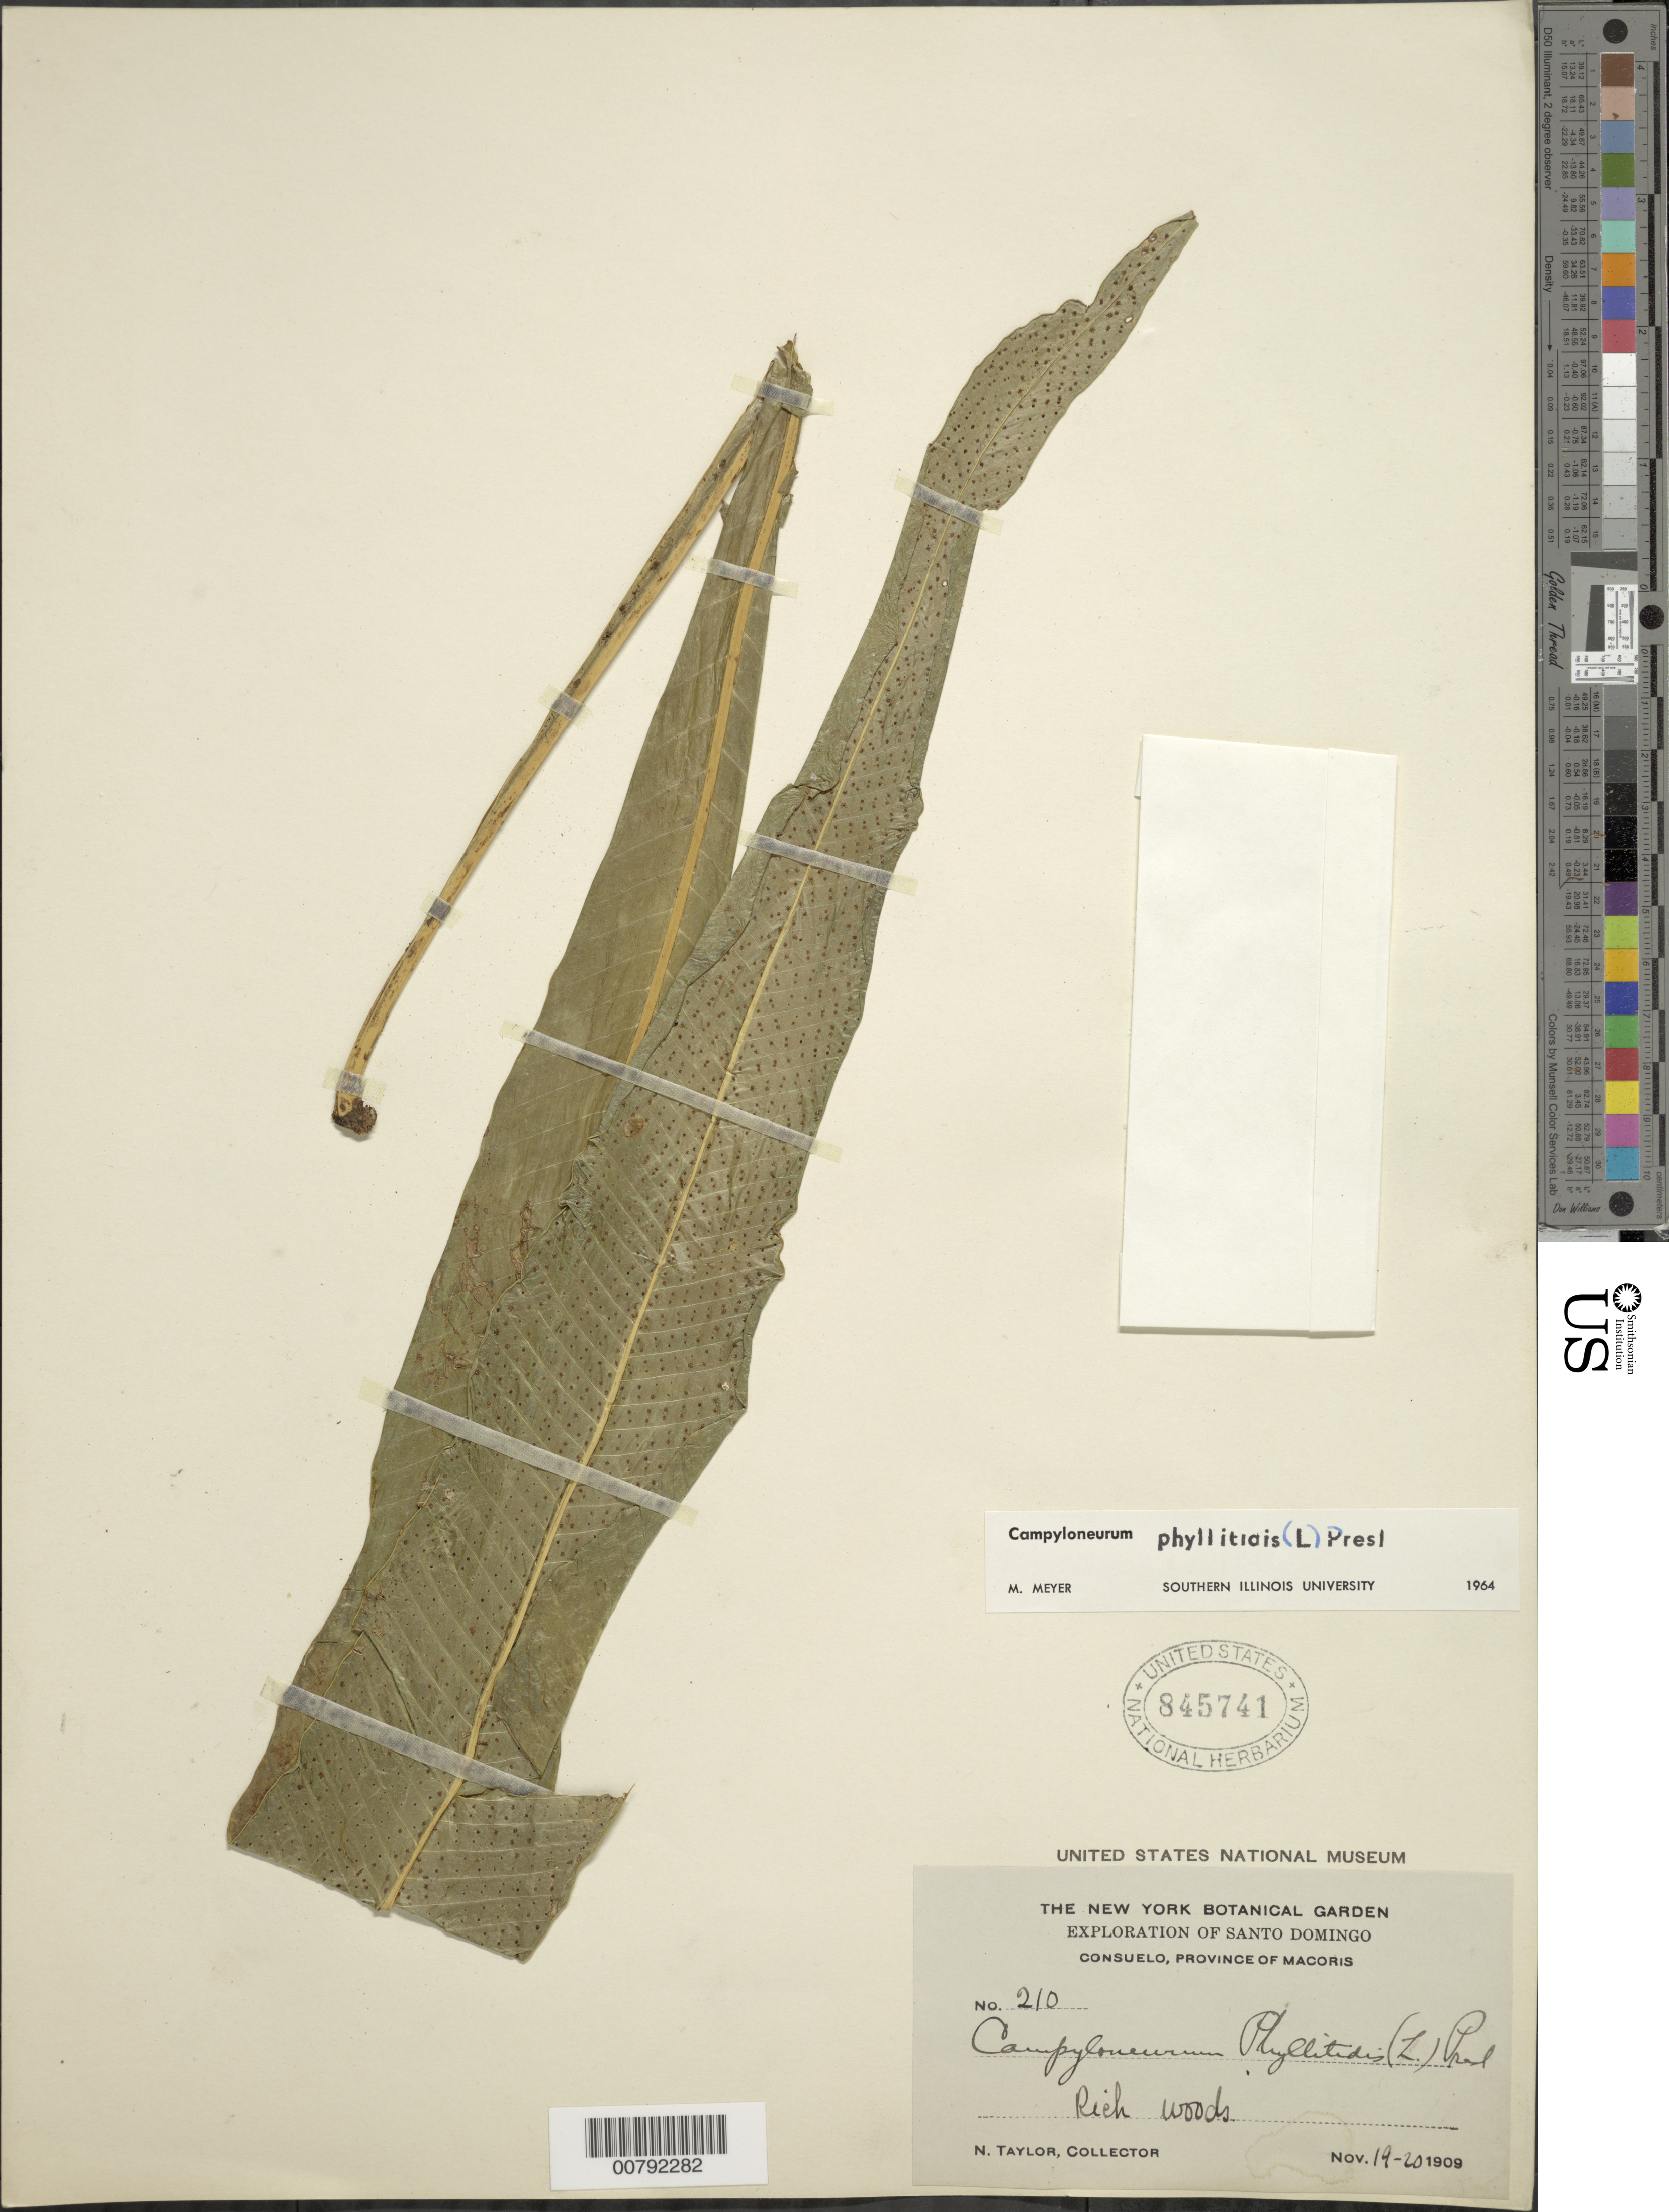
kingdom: Plantae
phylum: Tracheophyta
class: Polypodiopsida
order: Polypodiales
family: Polypodiaceae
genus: Campyloneurum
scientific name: Campyloneurum phyllitidis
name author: (L.) C. Presl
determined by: Meyer, M.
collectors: N. Taylor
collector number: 210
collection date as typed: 19 Nov 1909 20 Nov 1909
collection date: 1909-11-19/1909-11-20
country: Dominican Republic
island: Hispaniola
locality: Prov. Macoris, Consuelo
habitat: Rich woods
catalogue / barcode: US 845741